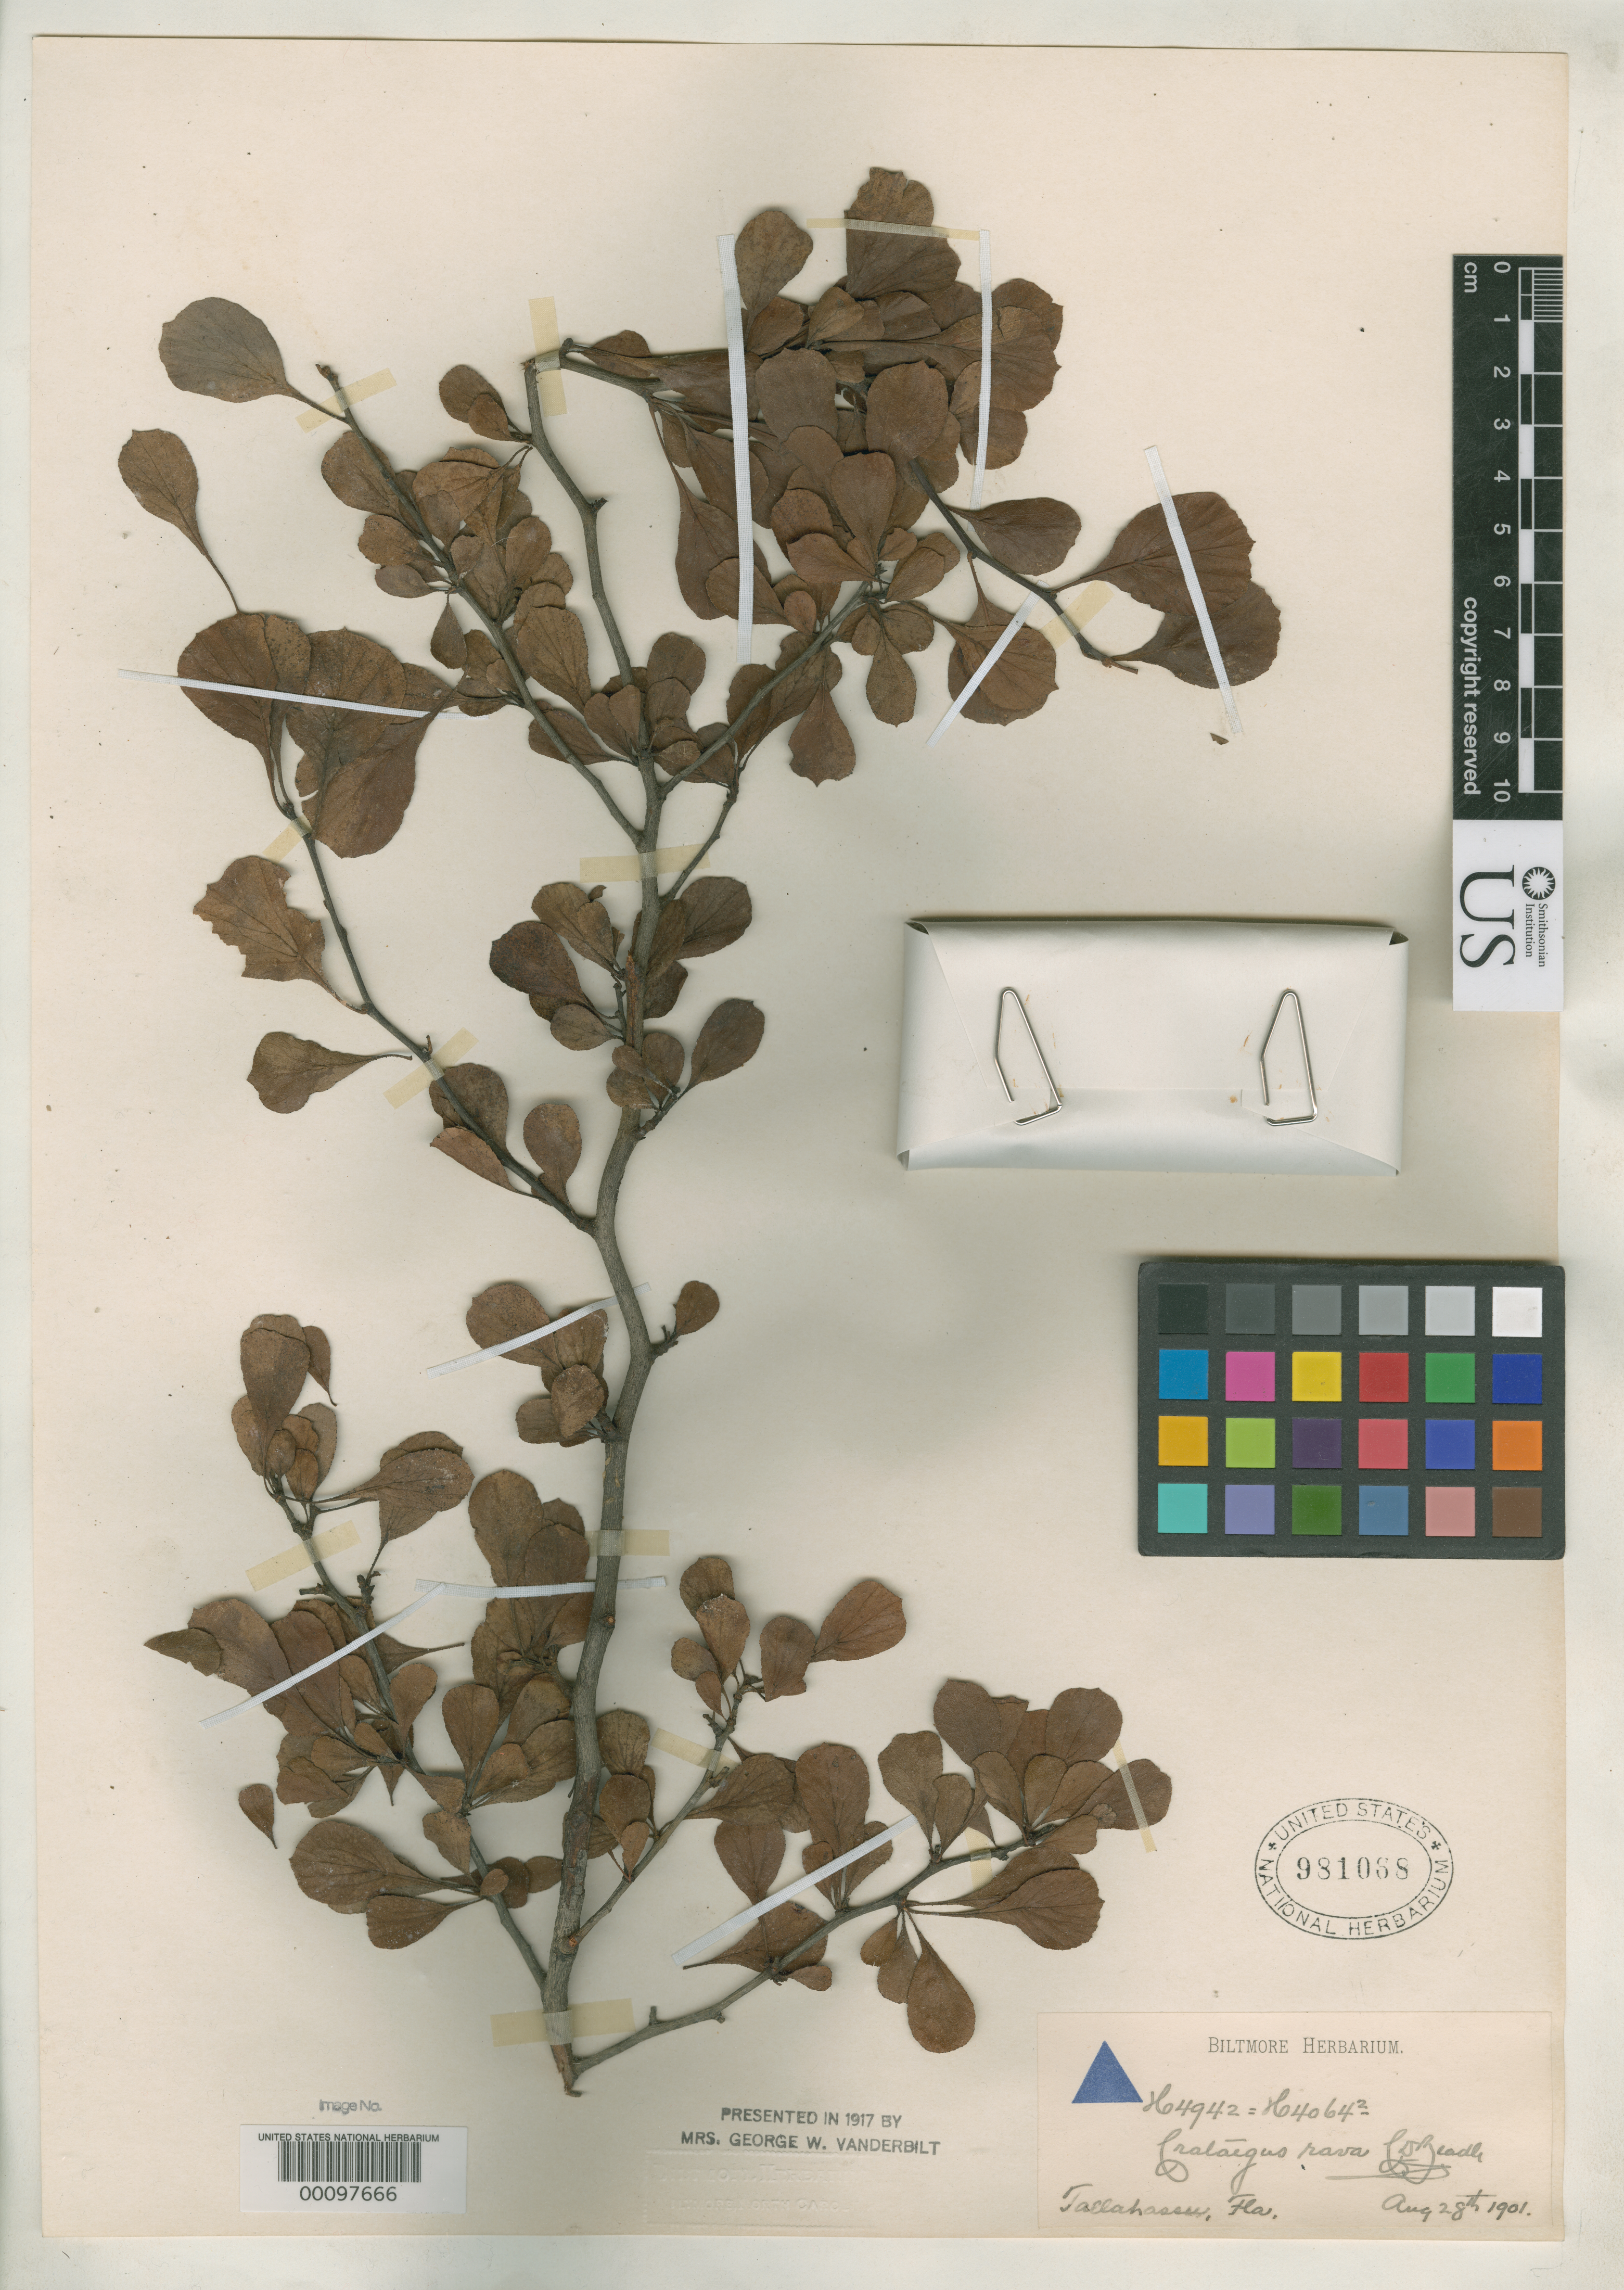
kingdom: Plantae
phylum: Tracheophyta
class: Magnoliopsida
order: Rosales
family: Rosaceae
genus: Crataegus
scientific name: Crataegus rava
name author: Beadle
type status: Syntype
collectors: ex herb. Biltmore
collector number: H 4942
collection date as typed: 28 Aug 1901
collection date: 1901-08-28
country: United States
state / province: Florida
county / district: Leon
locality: Tallahassee.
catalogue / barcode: US 981068